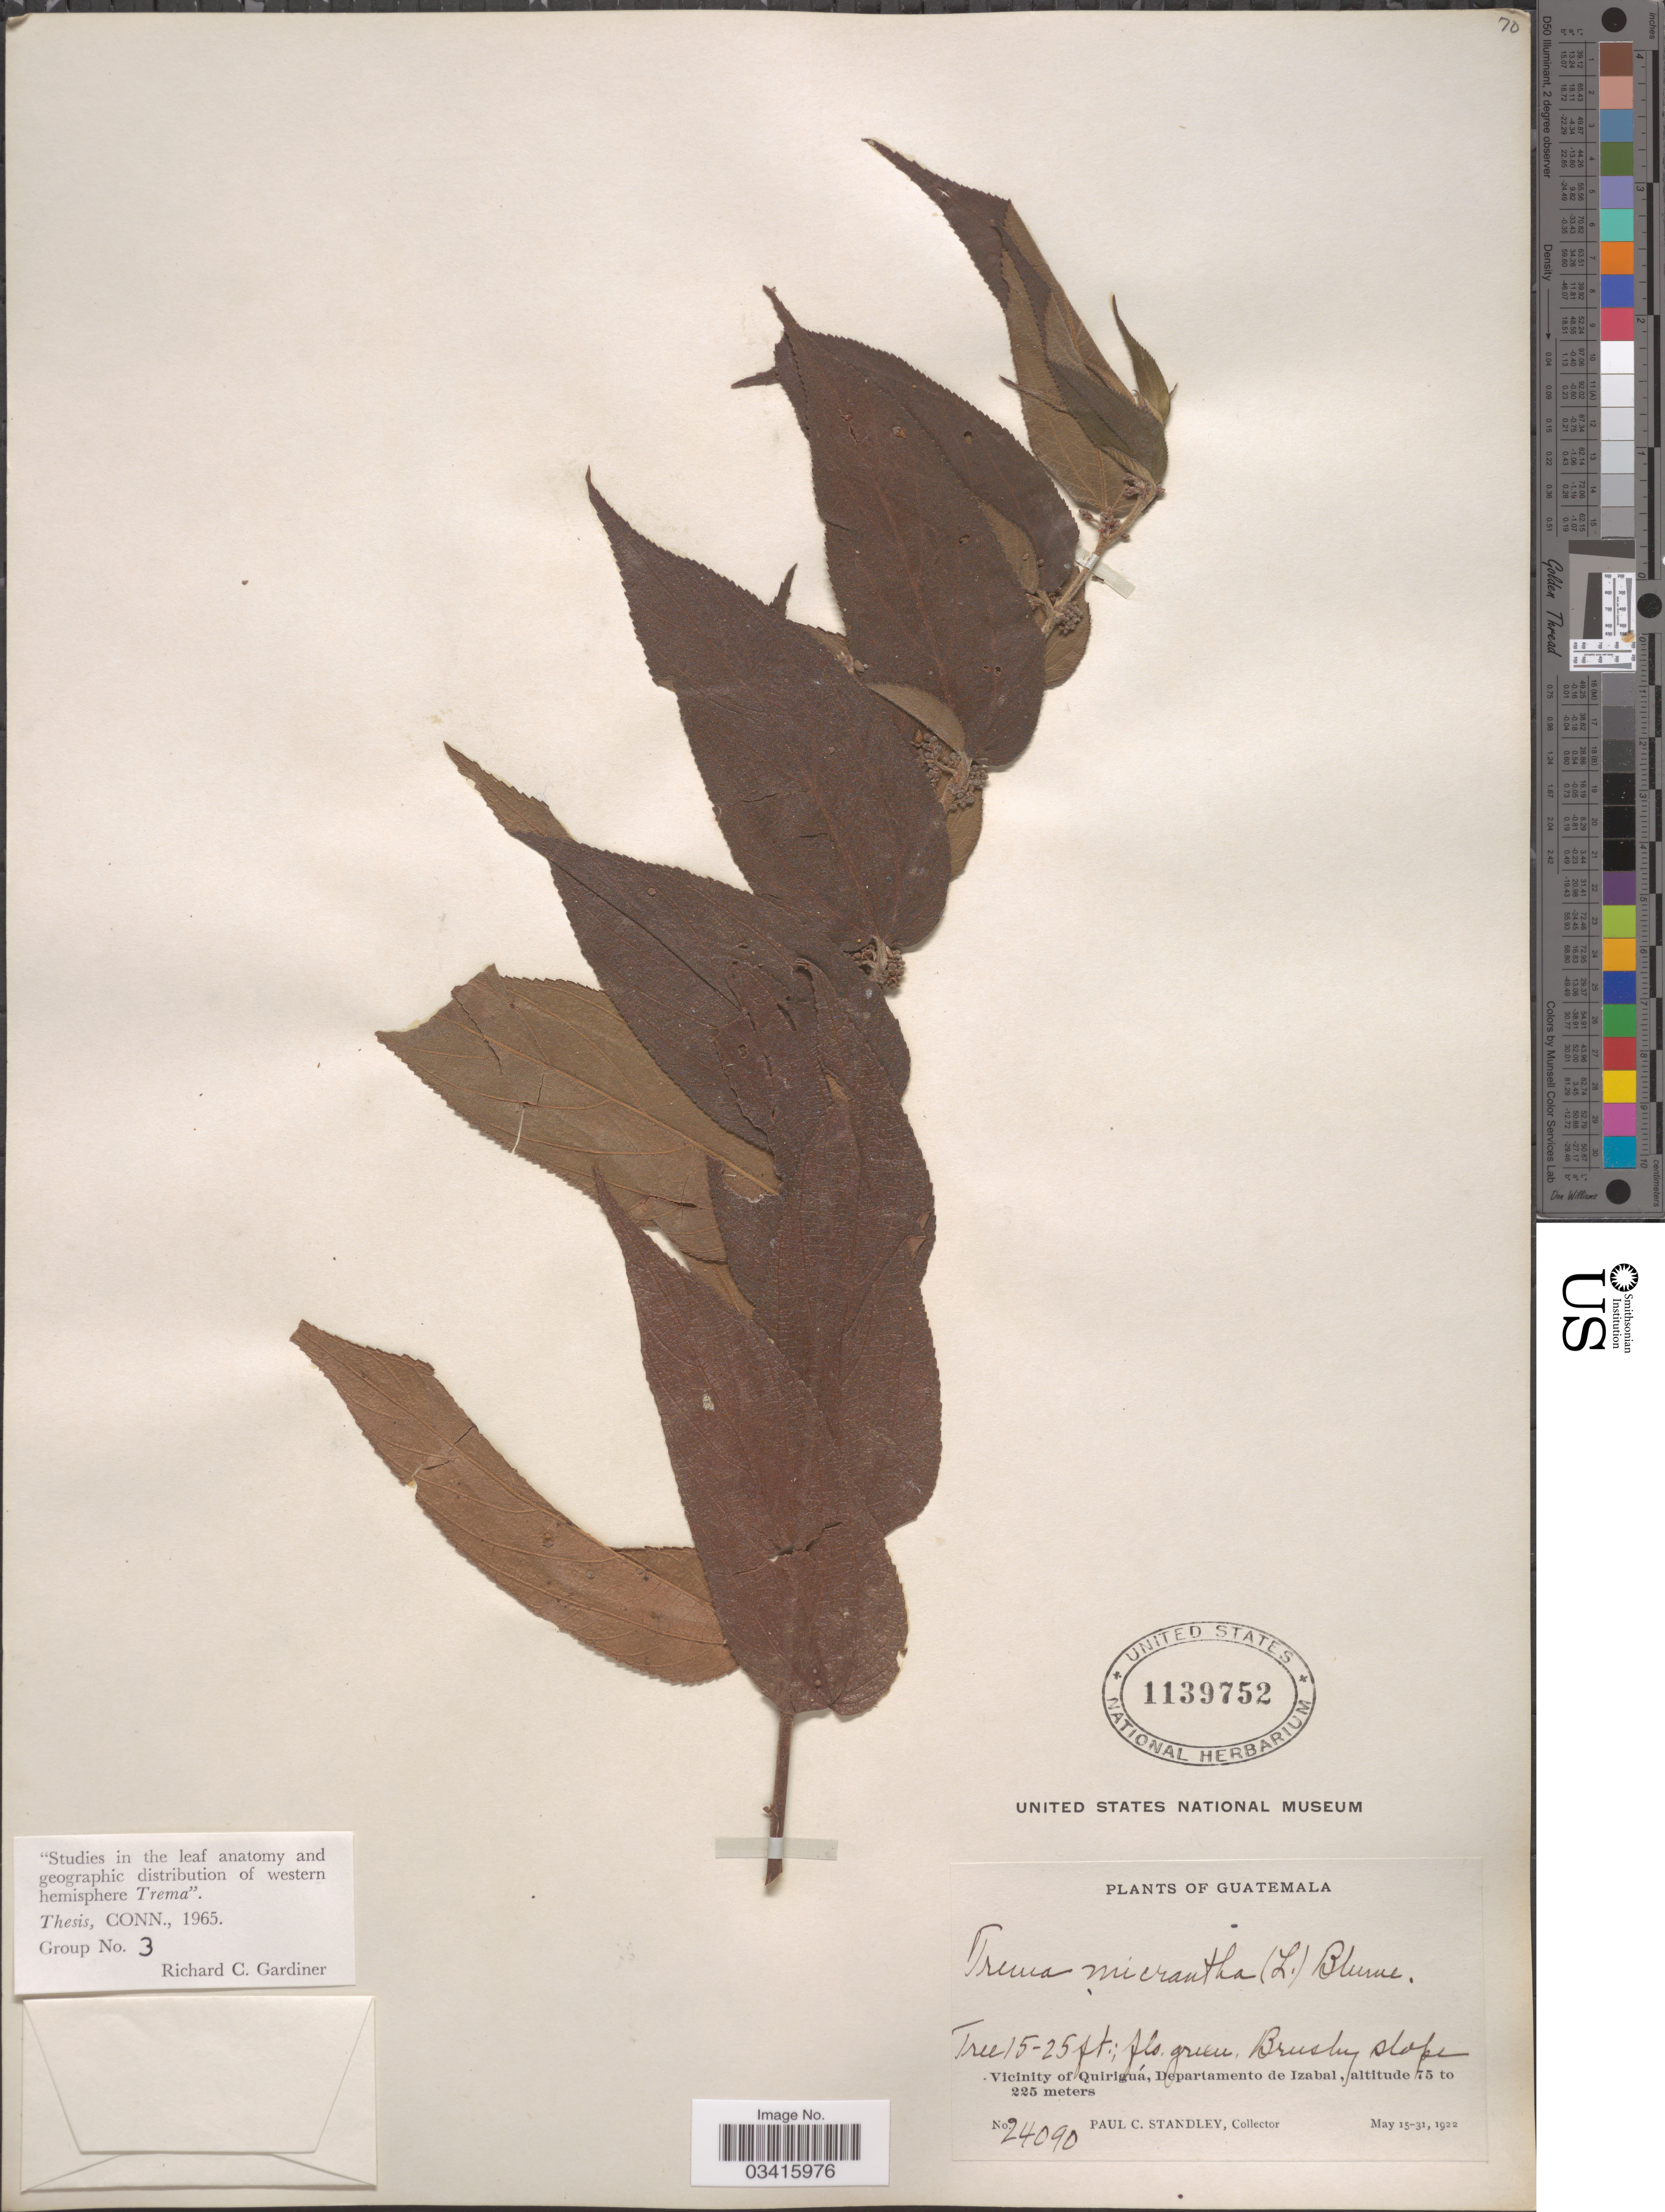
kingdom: Plantae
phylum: Tracheophyta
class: Magnoliopsida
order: Rosales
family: Cannabaceae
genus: Trema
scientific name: Trema micranthum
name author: (L.) Blume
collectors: P. C. Standley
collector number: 24090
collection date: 1922-05-15/1922-05-31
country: Guatemala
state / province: Izabal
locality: Vicinity of Quiriguá, Departamento de Izabal.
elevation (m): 75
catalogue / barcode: US 1139752